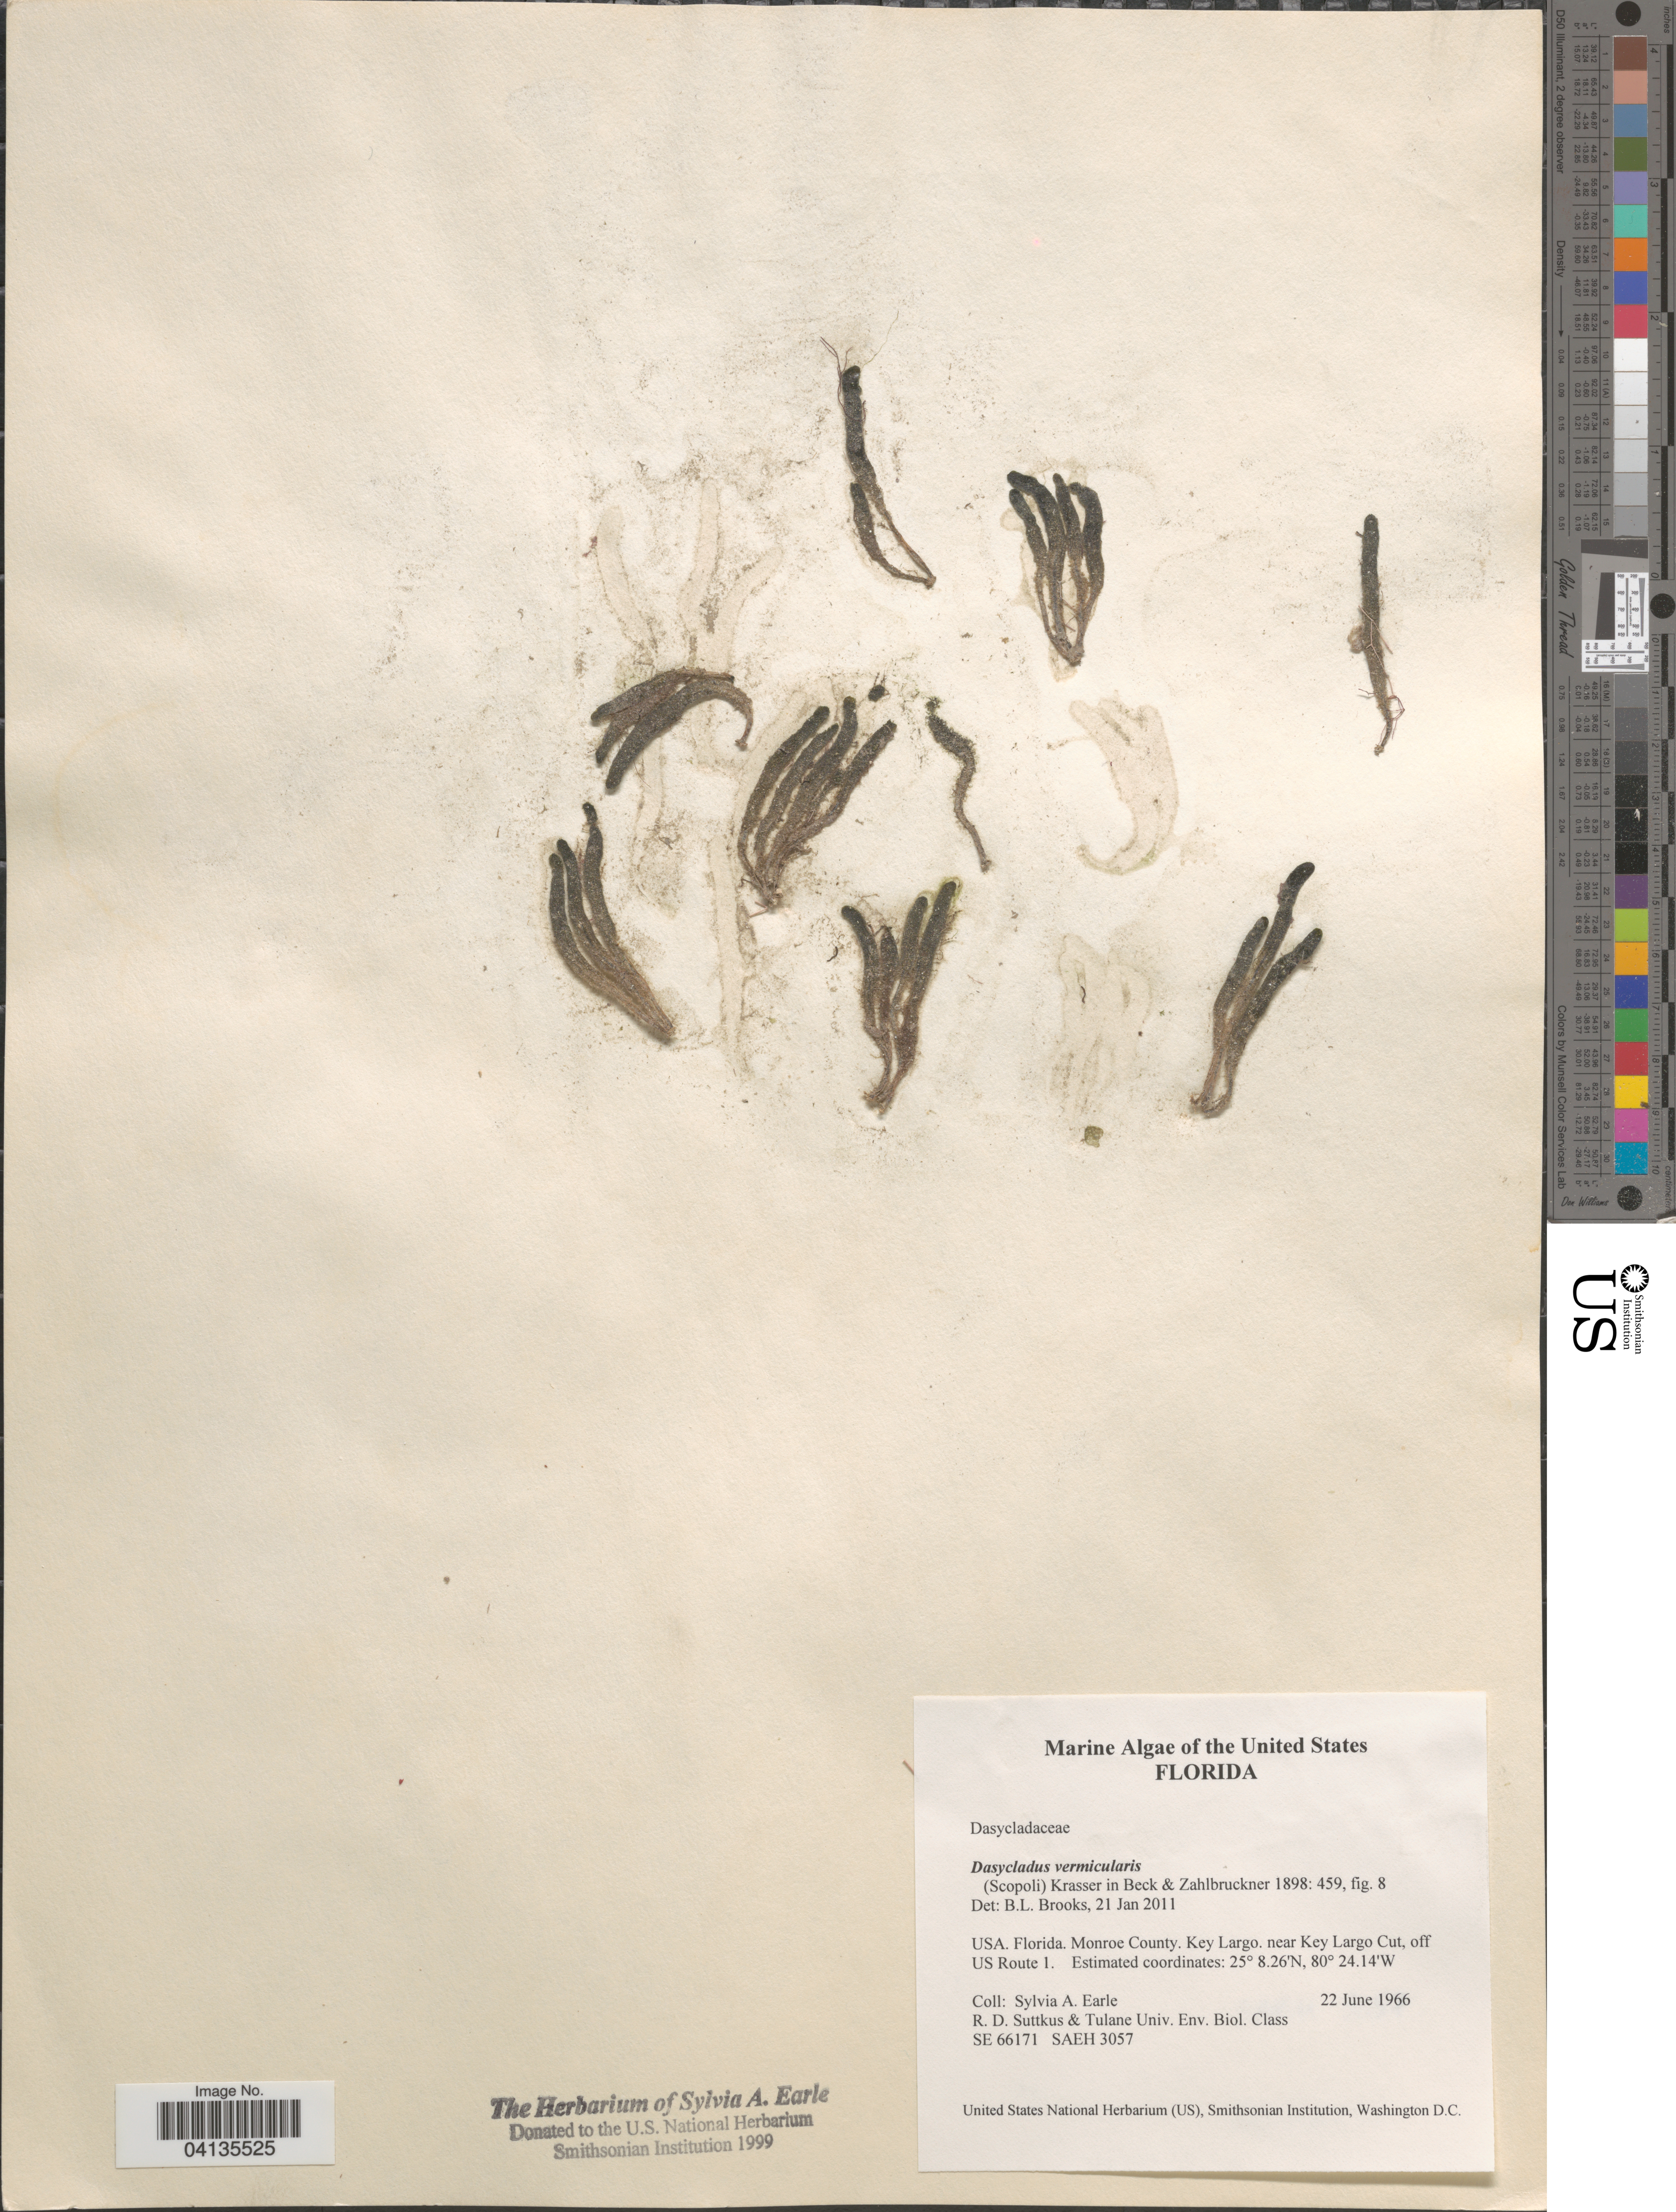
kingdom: Plantae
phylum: Chlorophyta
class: Ulvophyceae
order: Dasycladales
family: Dasycladaceae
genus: Dasycladus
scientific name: Dasycladus vermicularis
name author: (Scop.) Krasser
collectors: S. A. Earle, R. Suttkus & Tulane Univ. Env. Biol. Class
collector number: SE66171/SAEH30587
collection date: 1966-06-22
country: United States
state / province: Florida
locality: Monroe County. Key Largo. Near Key Largo Cut, off US Route 1.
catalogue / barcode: US 329119